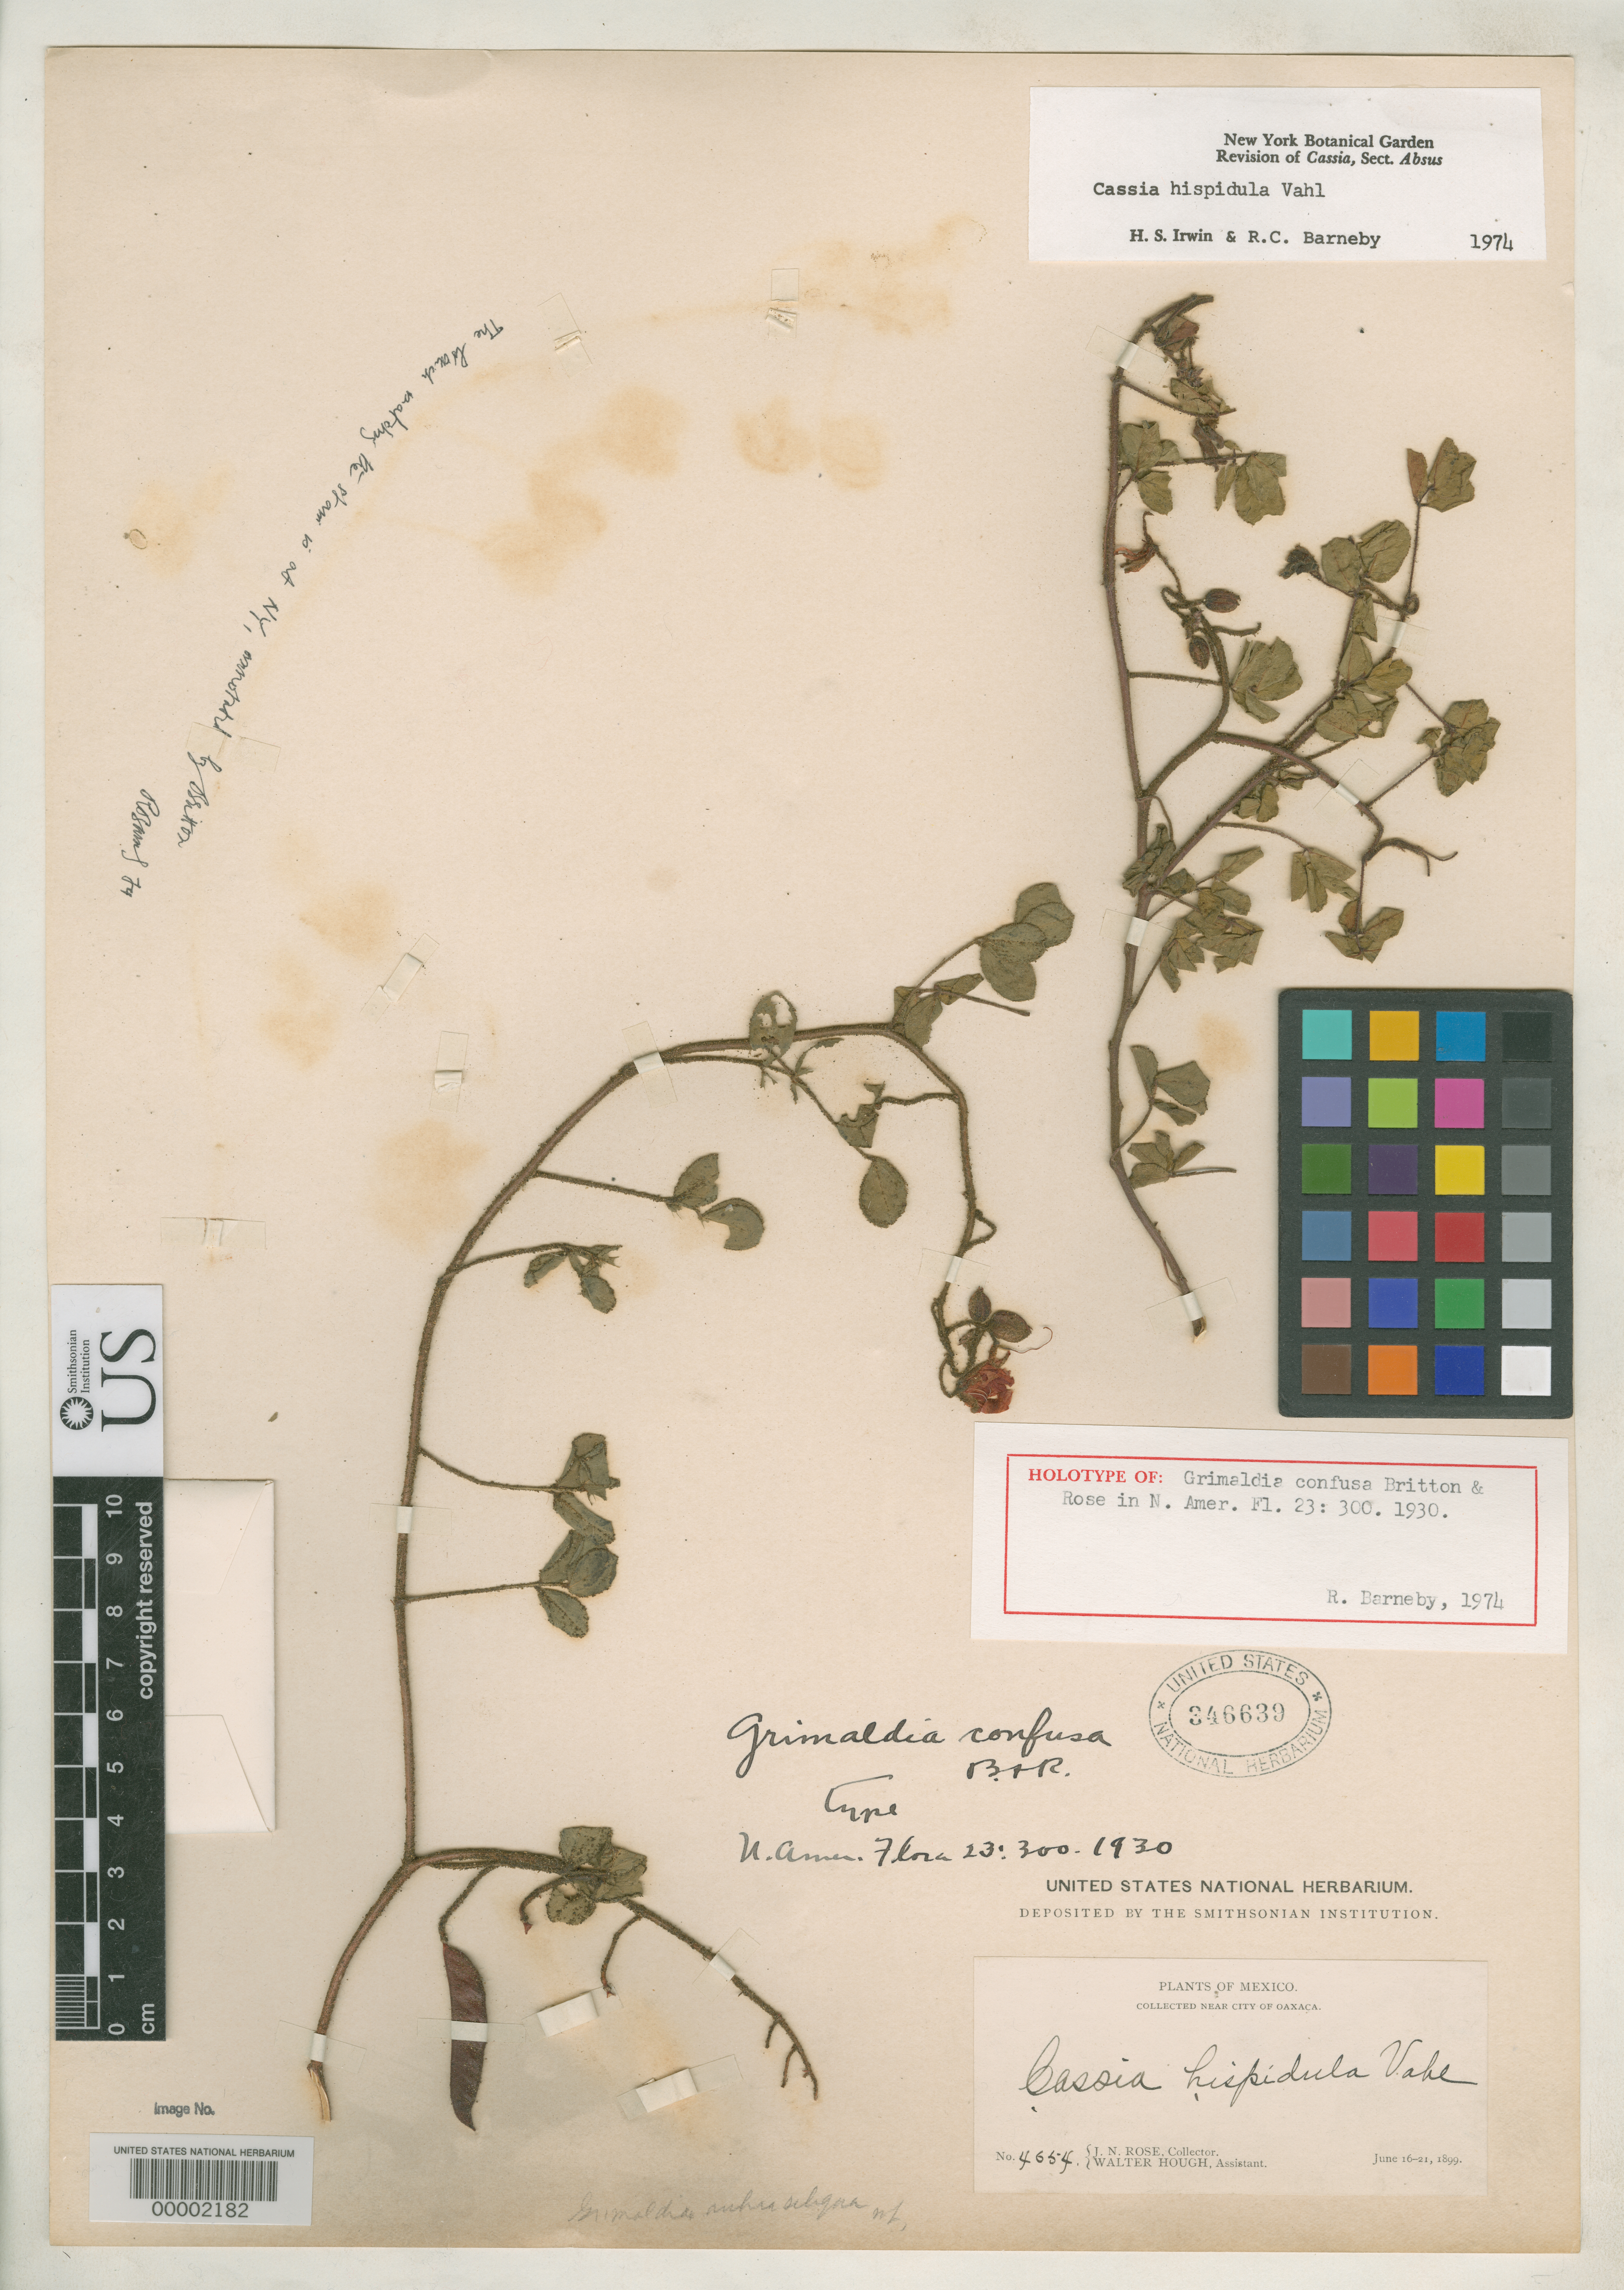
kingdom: Plantae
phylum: Tracheophyta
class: Magnoliopsida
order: Fabales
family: Fabaceae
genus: Grimaldia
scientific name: Grimaldia confusa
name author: Britton & Rose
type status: Holotype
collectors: J. N. Rose & W. Hough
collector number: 4654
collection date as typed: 16 Jun 1899 to 21 Jun 1899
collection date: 1899-06-16/1899-06-21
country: Mexico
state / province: Oaxaca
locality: Near City of Oaxaca.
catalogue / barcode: US 346639